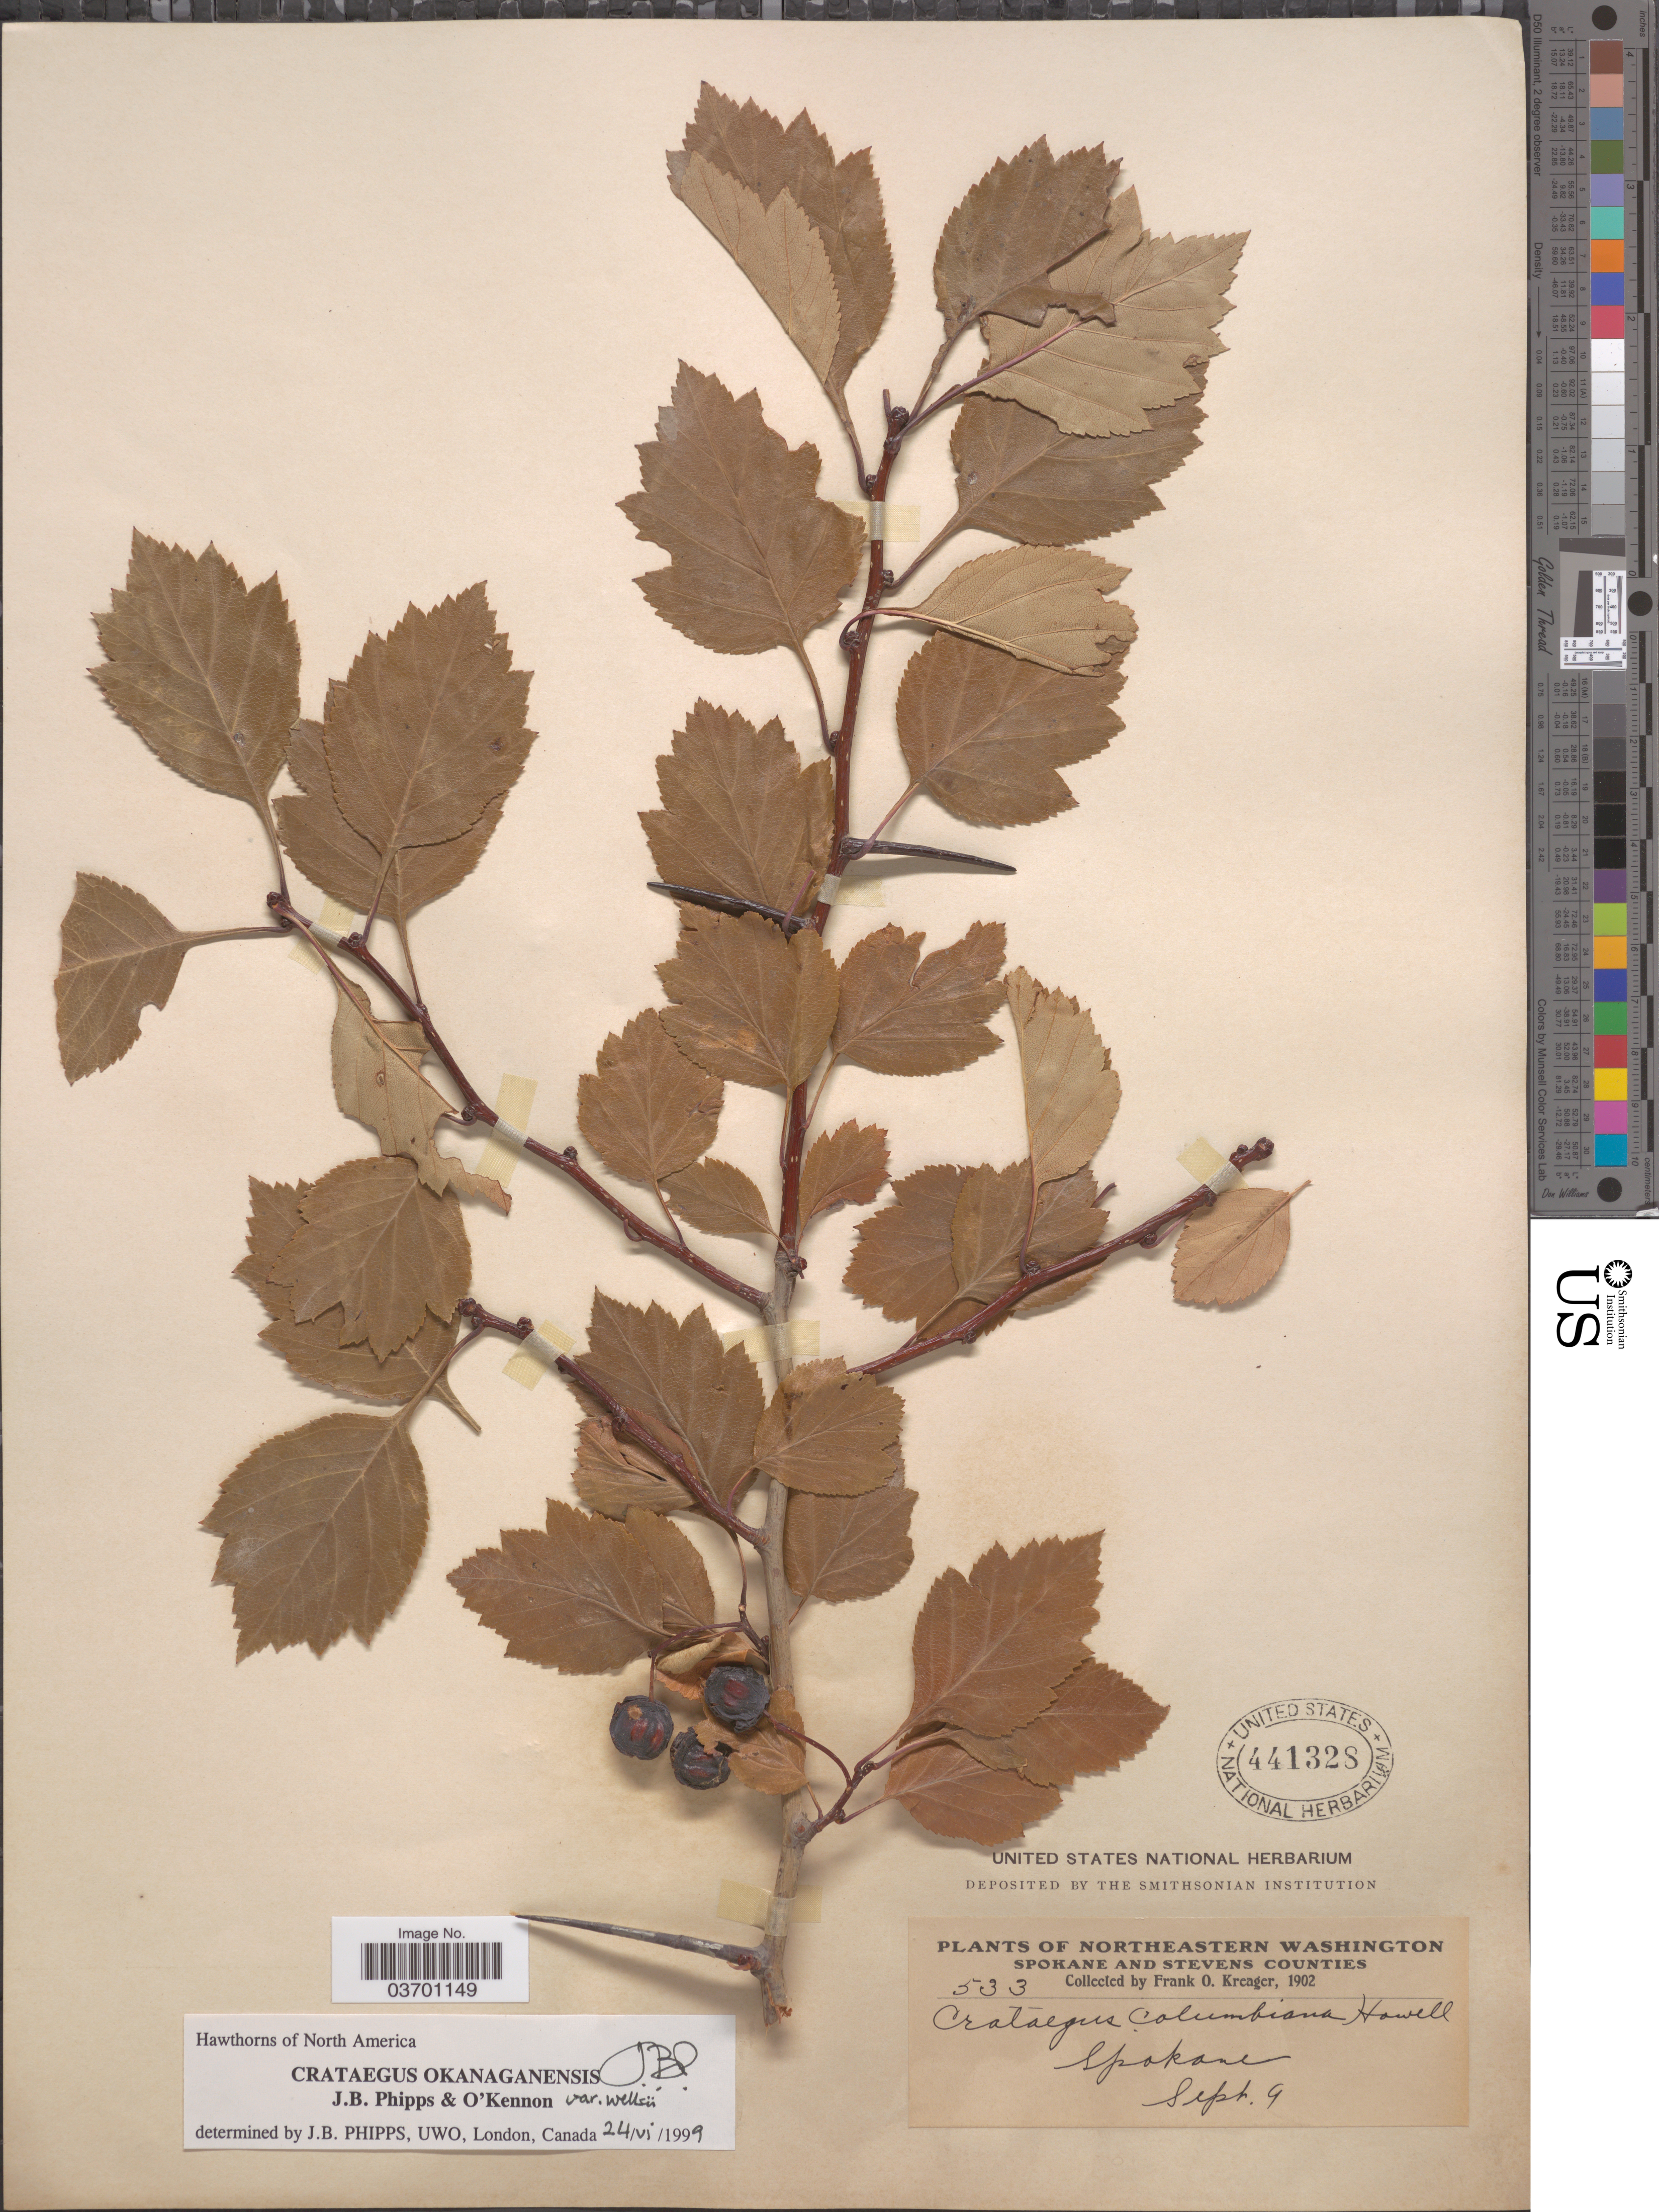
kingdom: Plantae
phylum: Tracheophyta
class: Magnoliopsida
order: Rosales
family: Rosaceae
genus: Crataegus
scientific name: Crataegus okanaganensis var. wellsii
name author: J.B. Phipps & O'Kennon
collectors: F. Kreager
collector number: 533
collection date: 1902-09-09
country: United States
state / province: Washington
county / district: Spokane / Stevens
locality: Northeastern Washington. Spokane and Stevens Counties. Spokane.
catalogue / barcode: US 441328